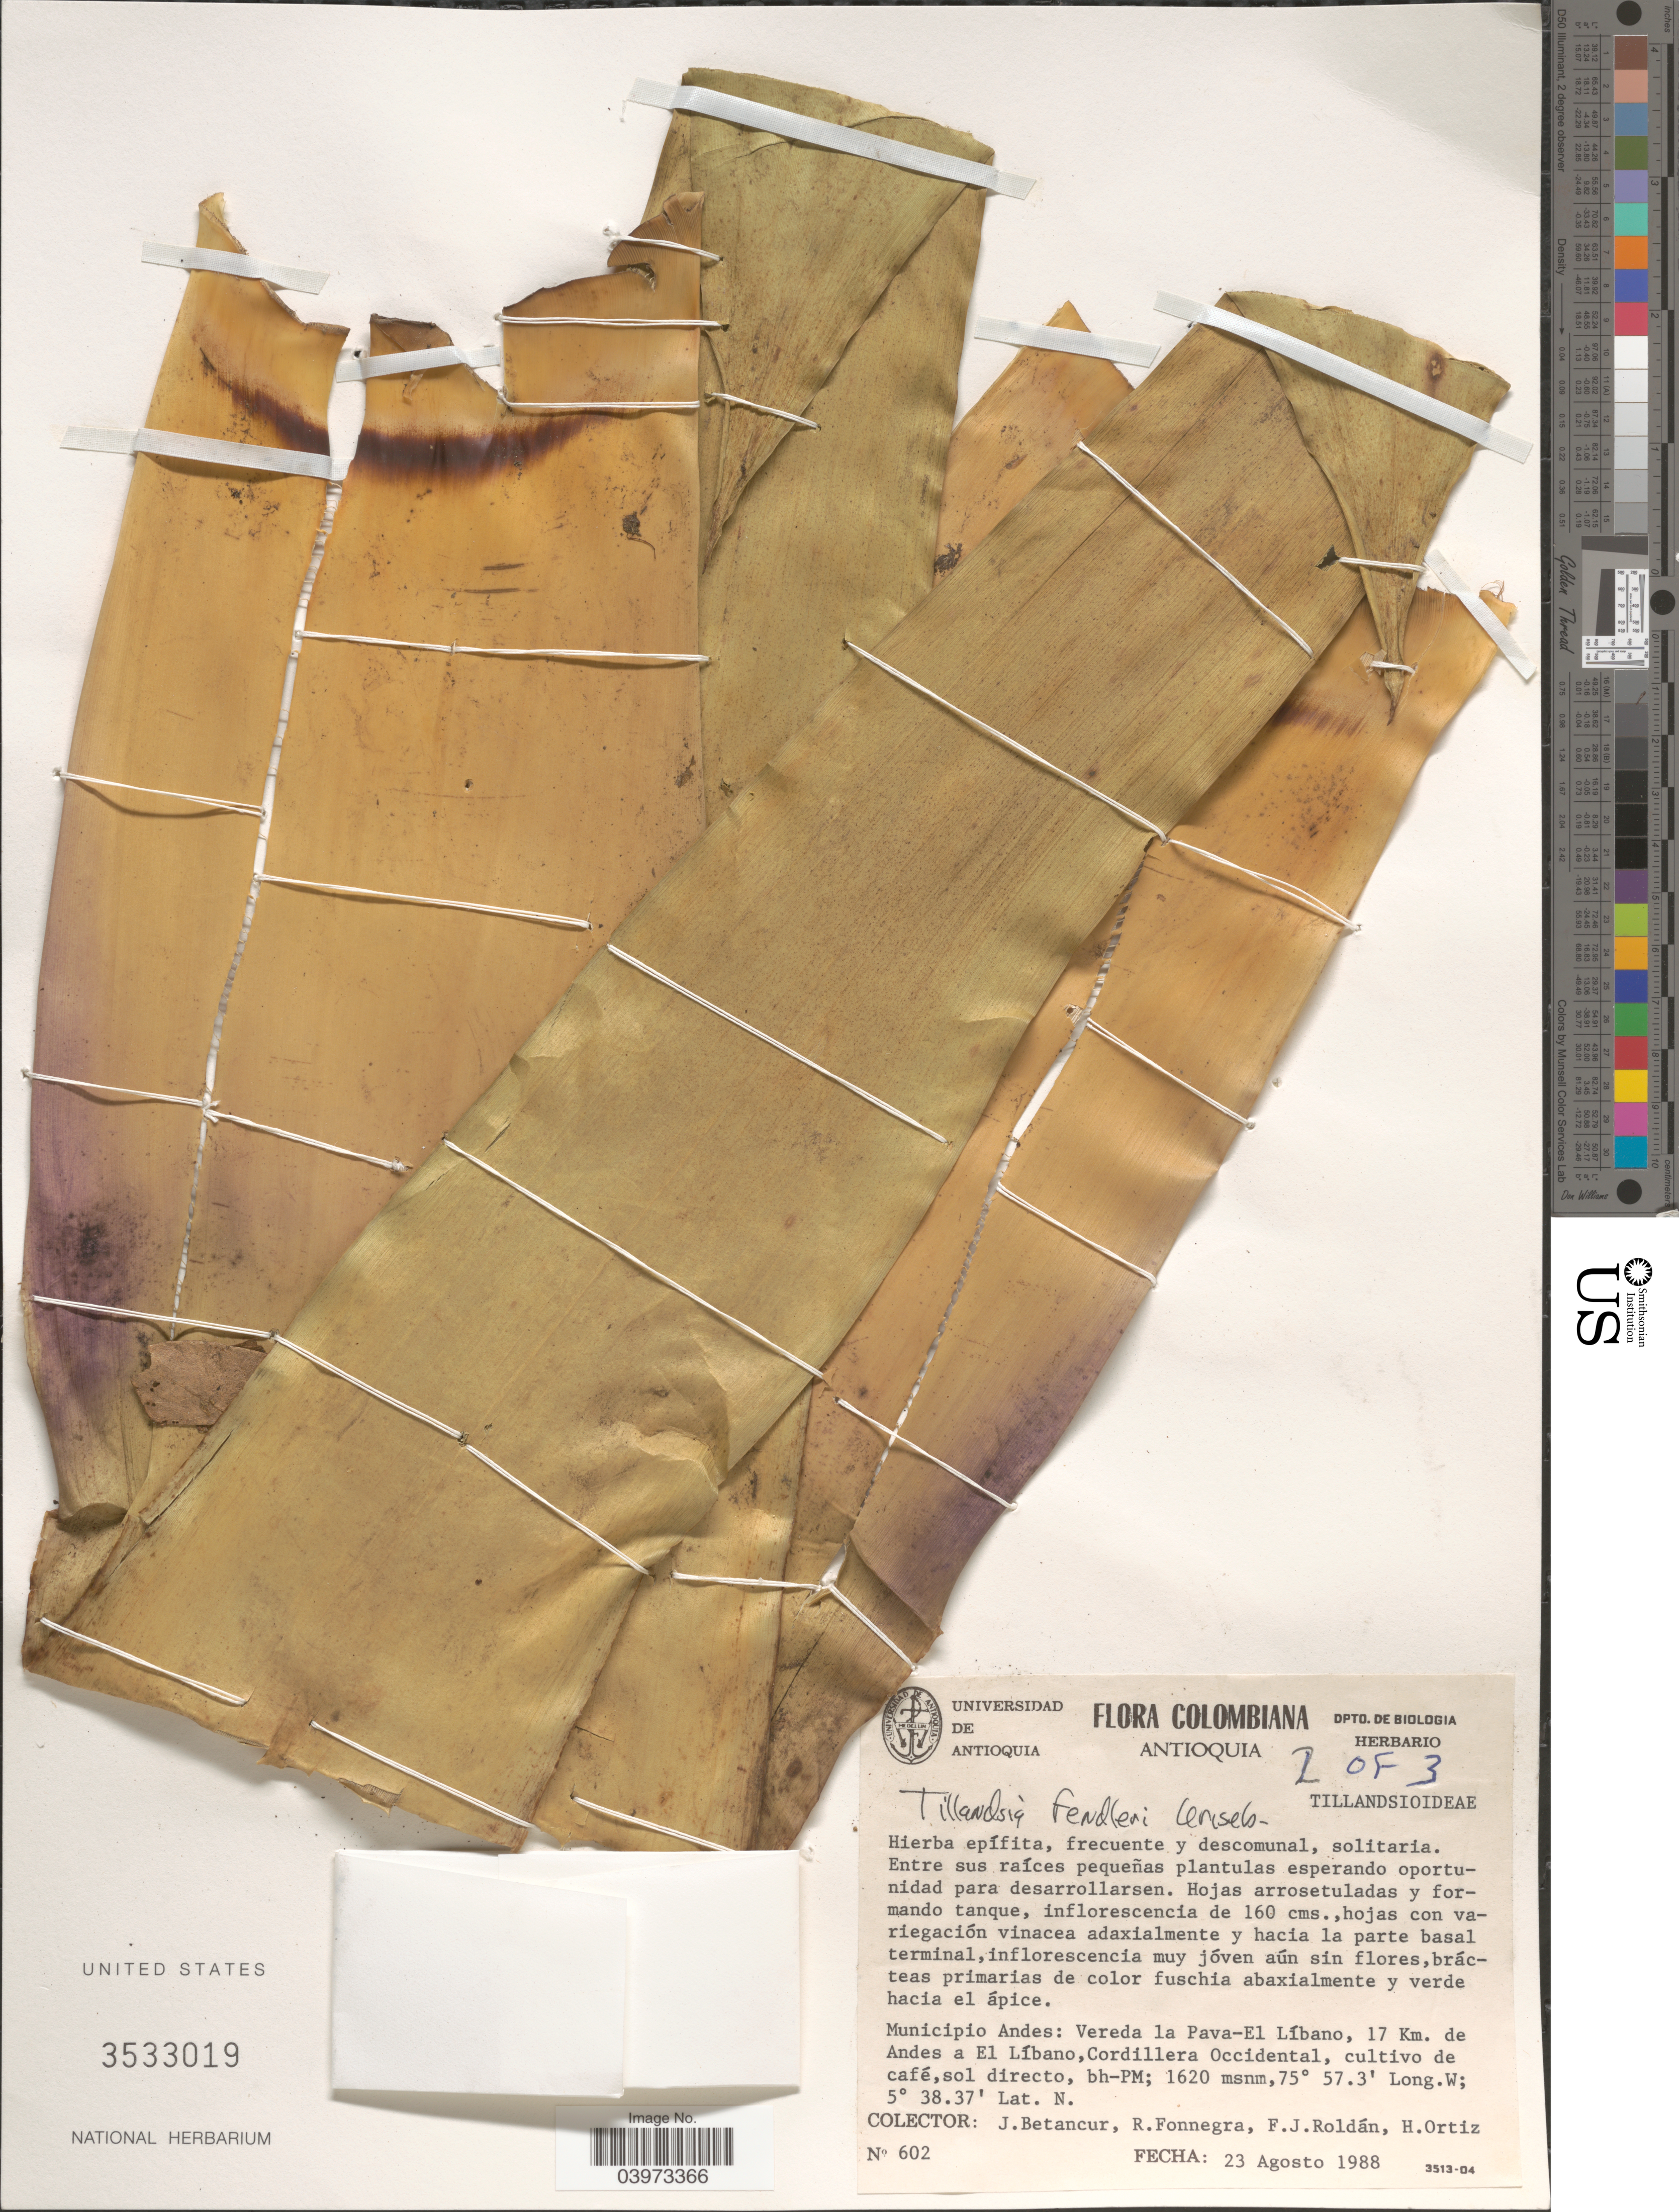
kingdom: Plantae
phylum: Tracheophyta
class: Liliopsida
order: Poales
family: Bromeliaceae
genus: Tillandsia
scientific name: Tillandsia fendleri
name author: Griseb.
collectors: J. Betancur, R. Fonnegra G., F. J. Roldán & H. Ortiz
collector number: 602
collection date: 1988-08-23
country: Colombia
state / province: Antioquia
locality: Municipio Andes: Vereda la Pava-El Líbano, 17 Km. de Andes a El Líbano, Cordillera Occidental, cultivo de café. bh-PM.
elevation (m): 1620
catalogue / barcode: US 3533019